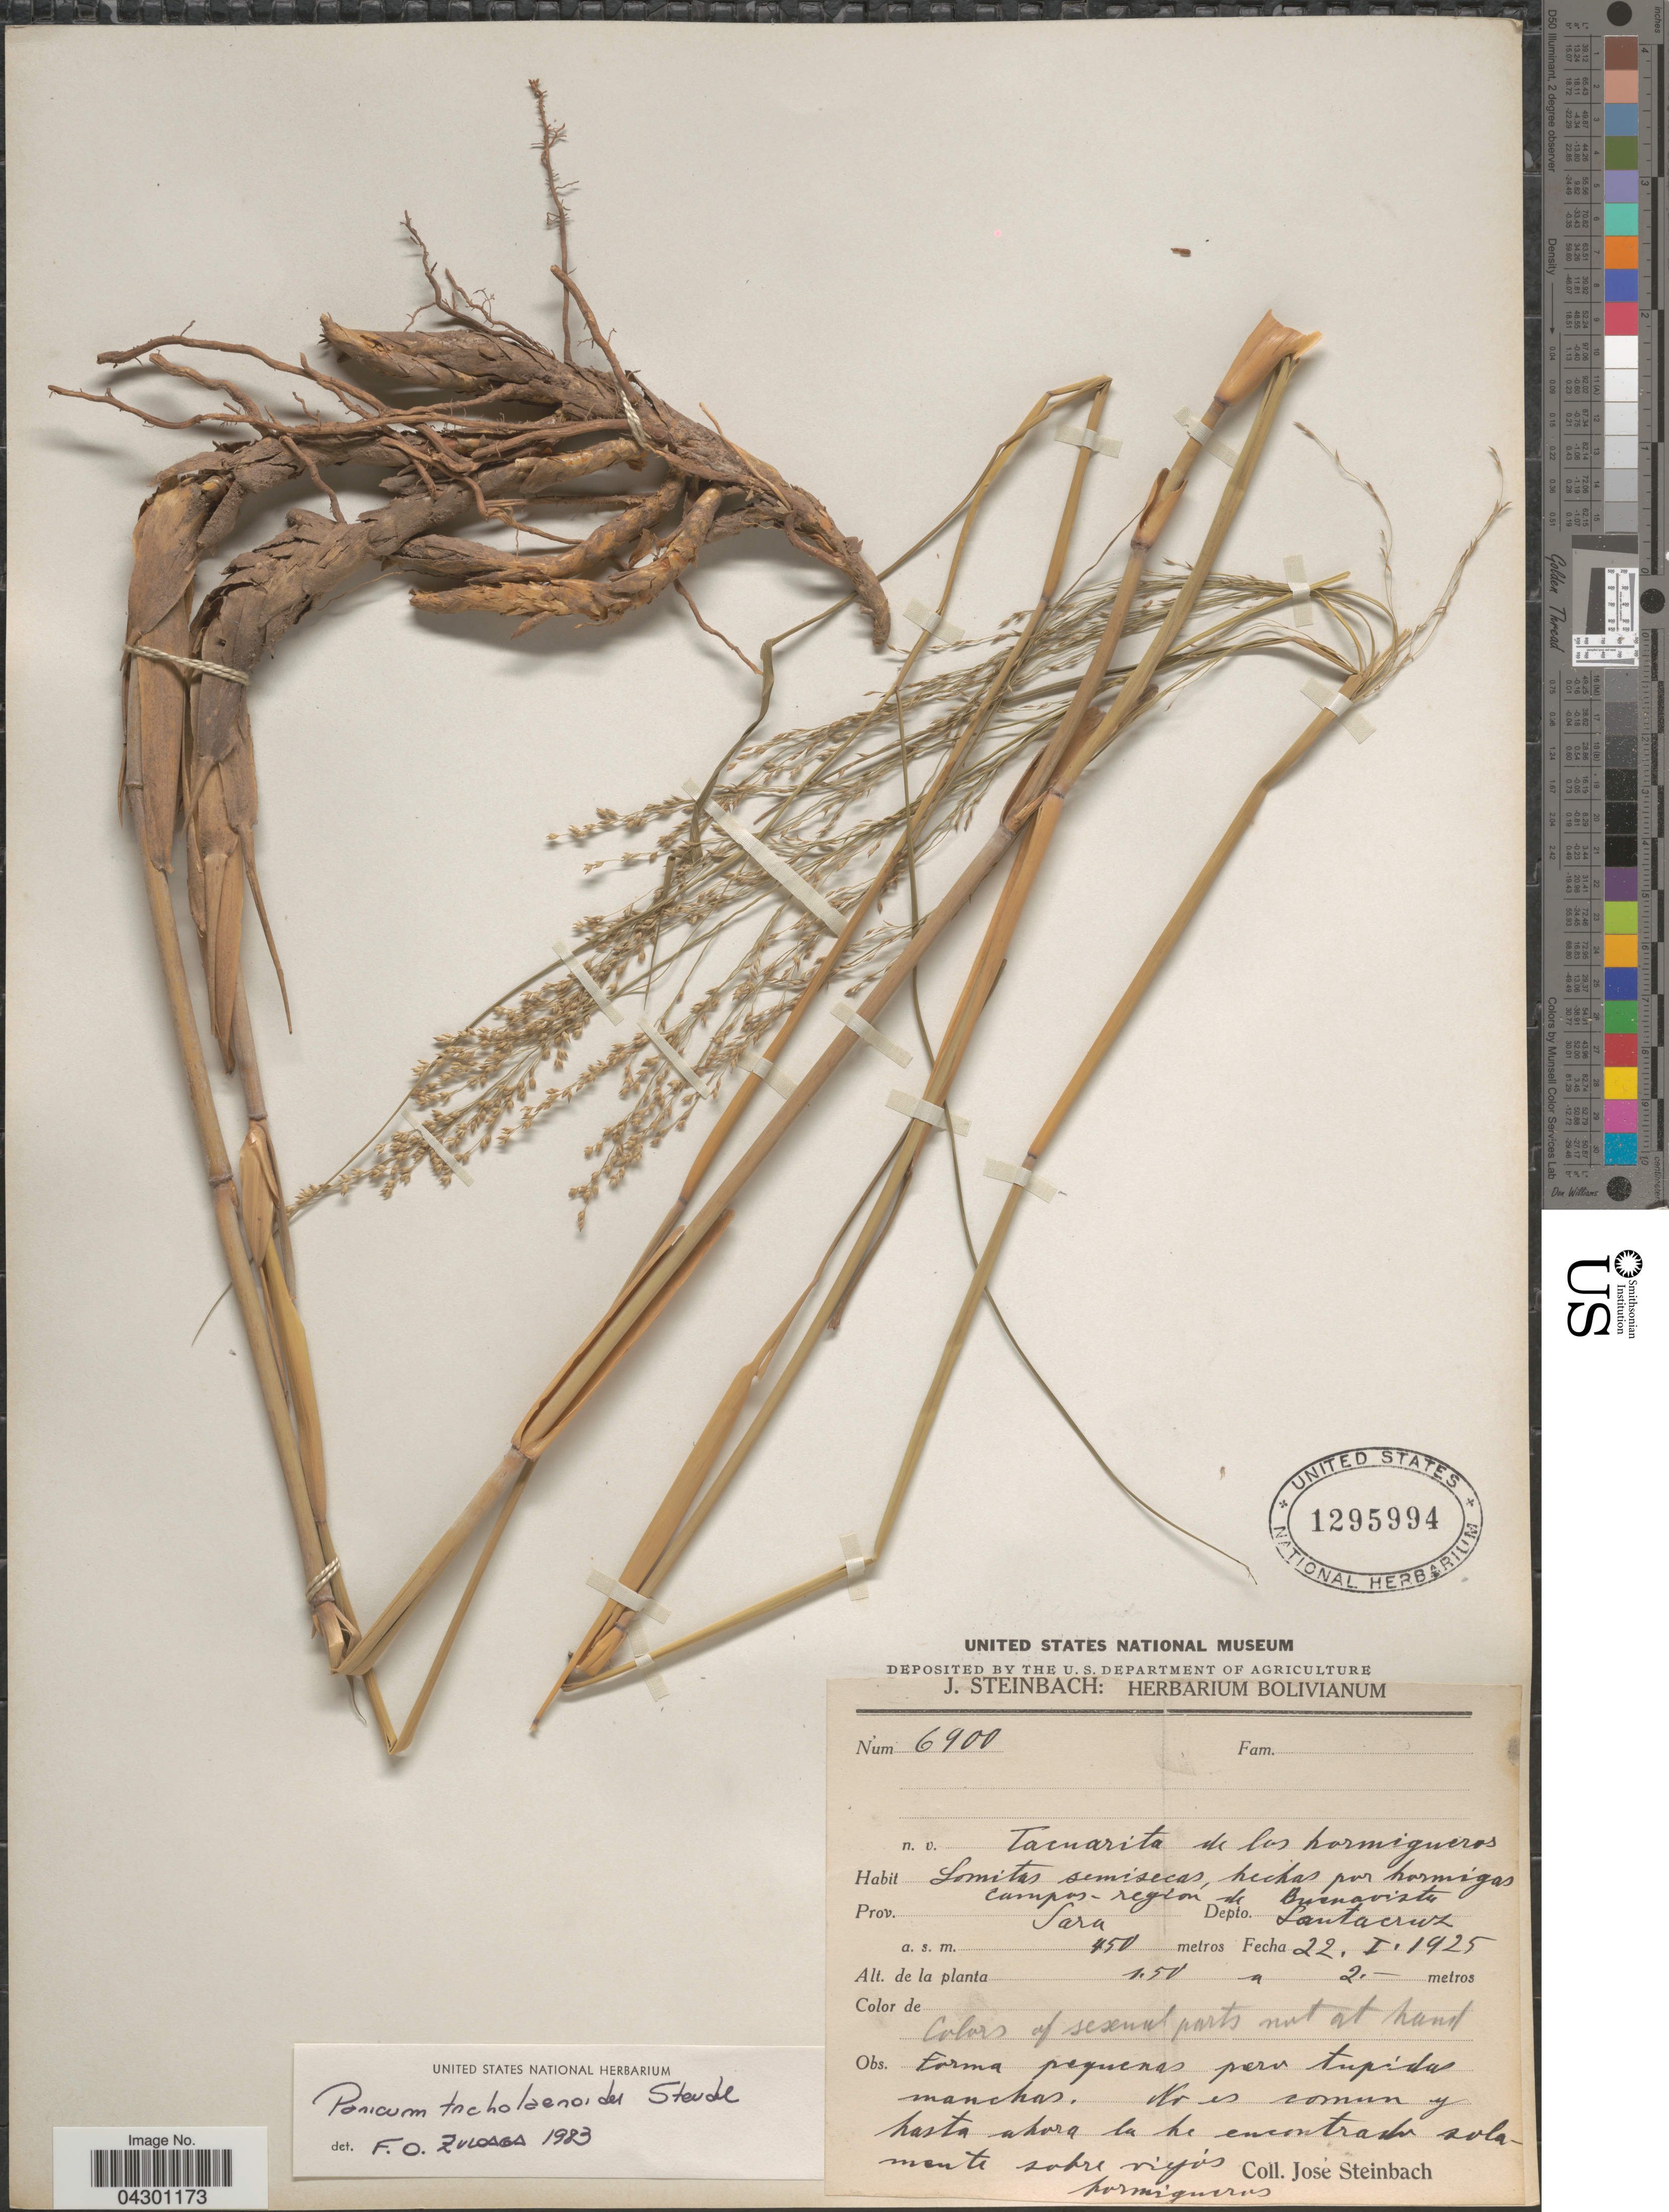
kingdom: Plantae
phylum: Tracheophyta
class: Liliopsida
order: Poales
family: Poaceae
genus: Panicum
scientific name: Panicum tricholaenoides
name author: Steud.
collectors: J. Steinbach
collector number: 6900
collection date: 1925-01-22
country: Bolivia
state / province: Santa Cruz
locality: Lomitas semisecas, hechas por hormigas campus- region de Buanavista. Prov. Sara. Depto. Santacruz.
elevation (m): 1.5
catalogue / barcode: US 1295994